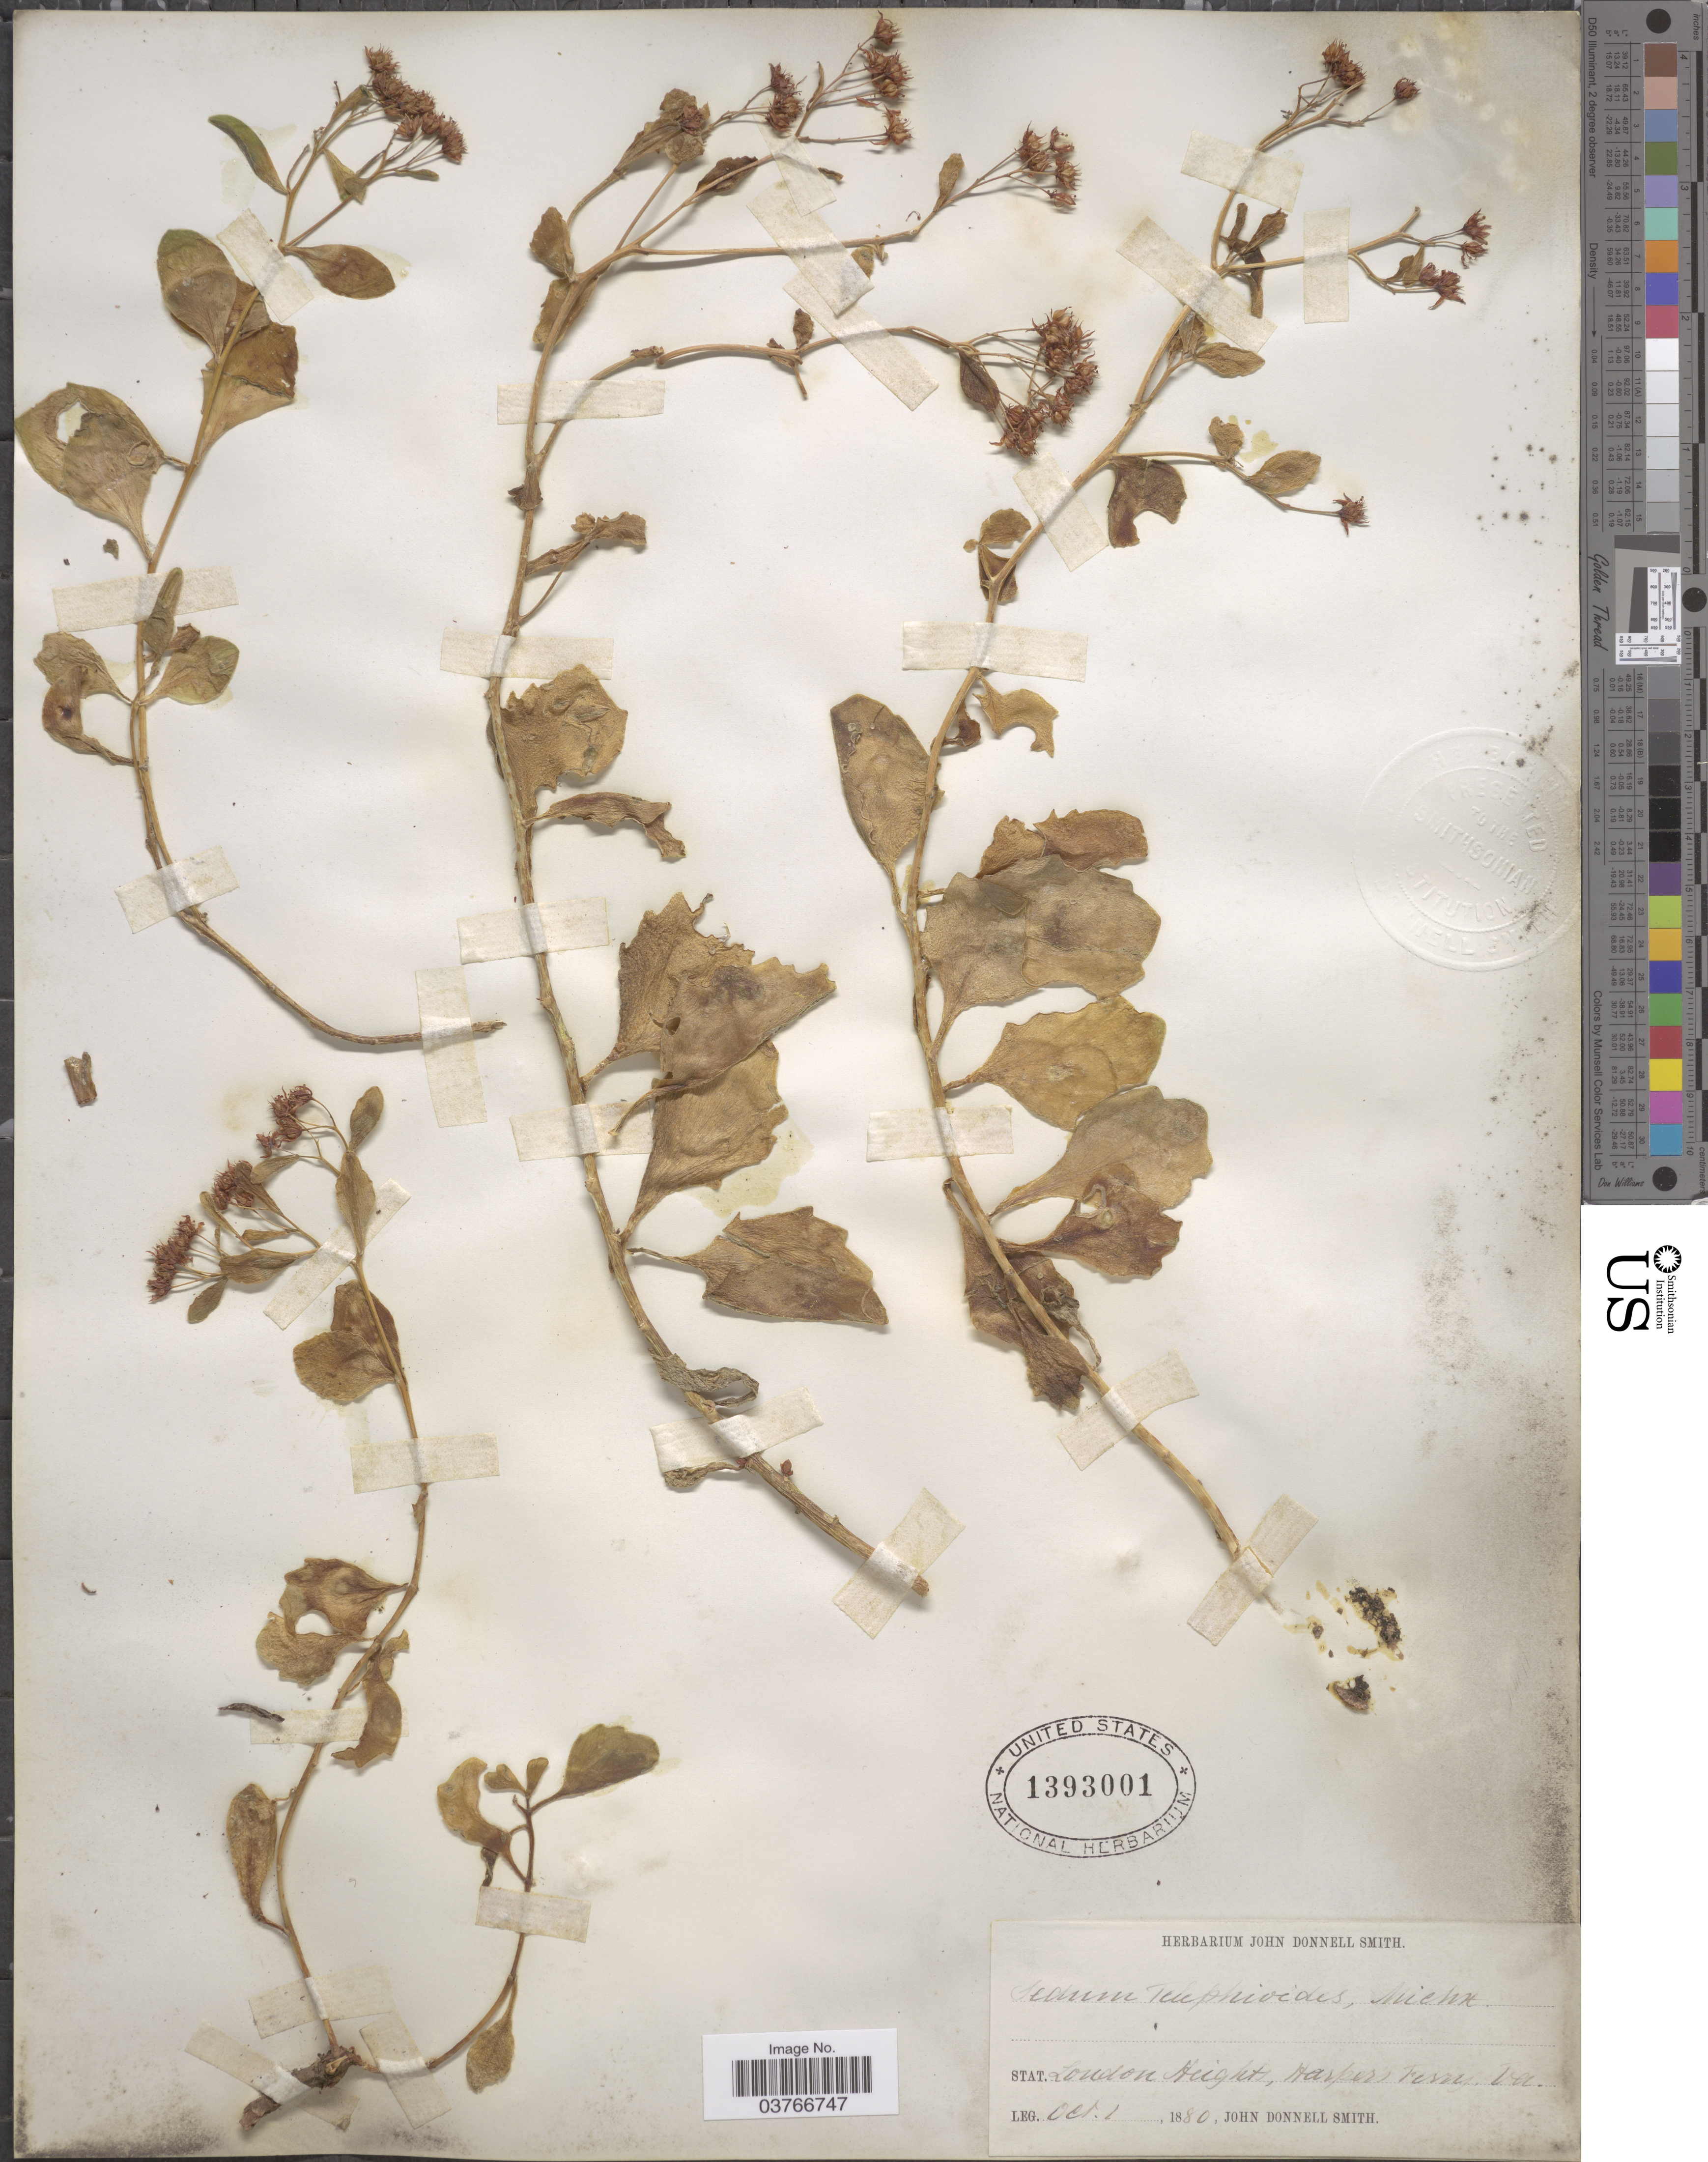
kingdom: Plantae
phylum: Tracheophyta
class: Magnoliopsida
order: Saxifragales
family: Crassulaceae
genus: Hylotelephium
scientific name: Hylotelephium telephioides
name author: (Michx.) H. Ohba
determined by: Strong, Mark T., (BOT), Smithsonian Institution - National Museum of Natural History (UNITED STATES)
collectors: J. Donnell Smith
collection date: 1880-10-02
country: United States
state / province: Virginia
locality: Stat. London Heights, Harper's Ferry.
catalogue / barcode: US 1393001